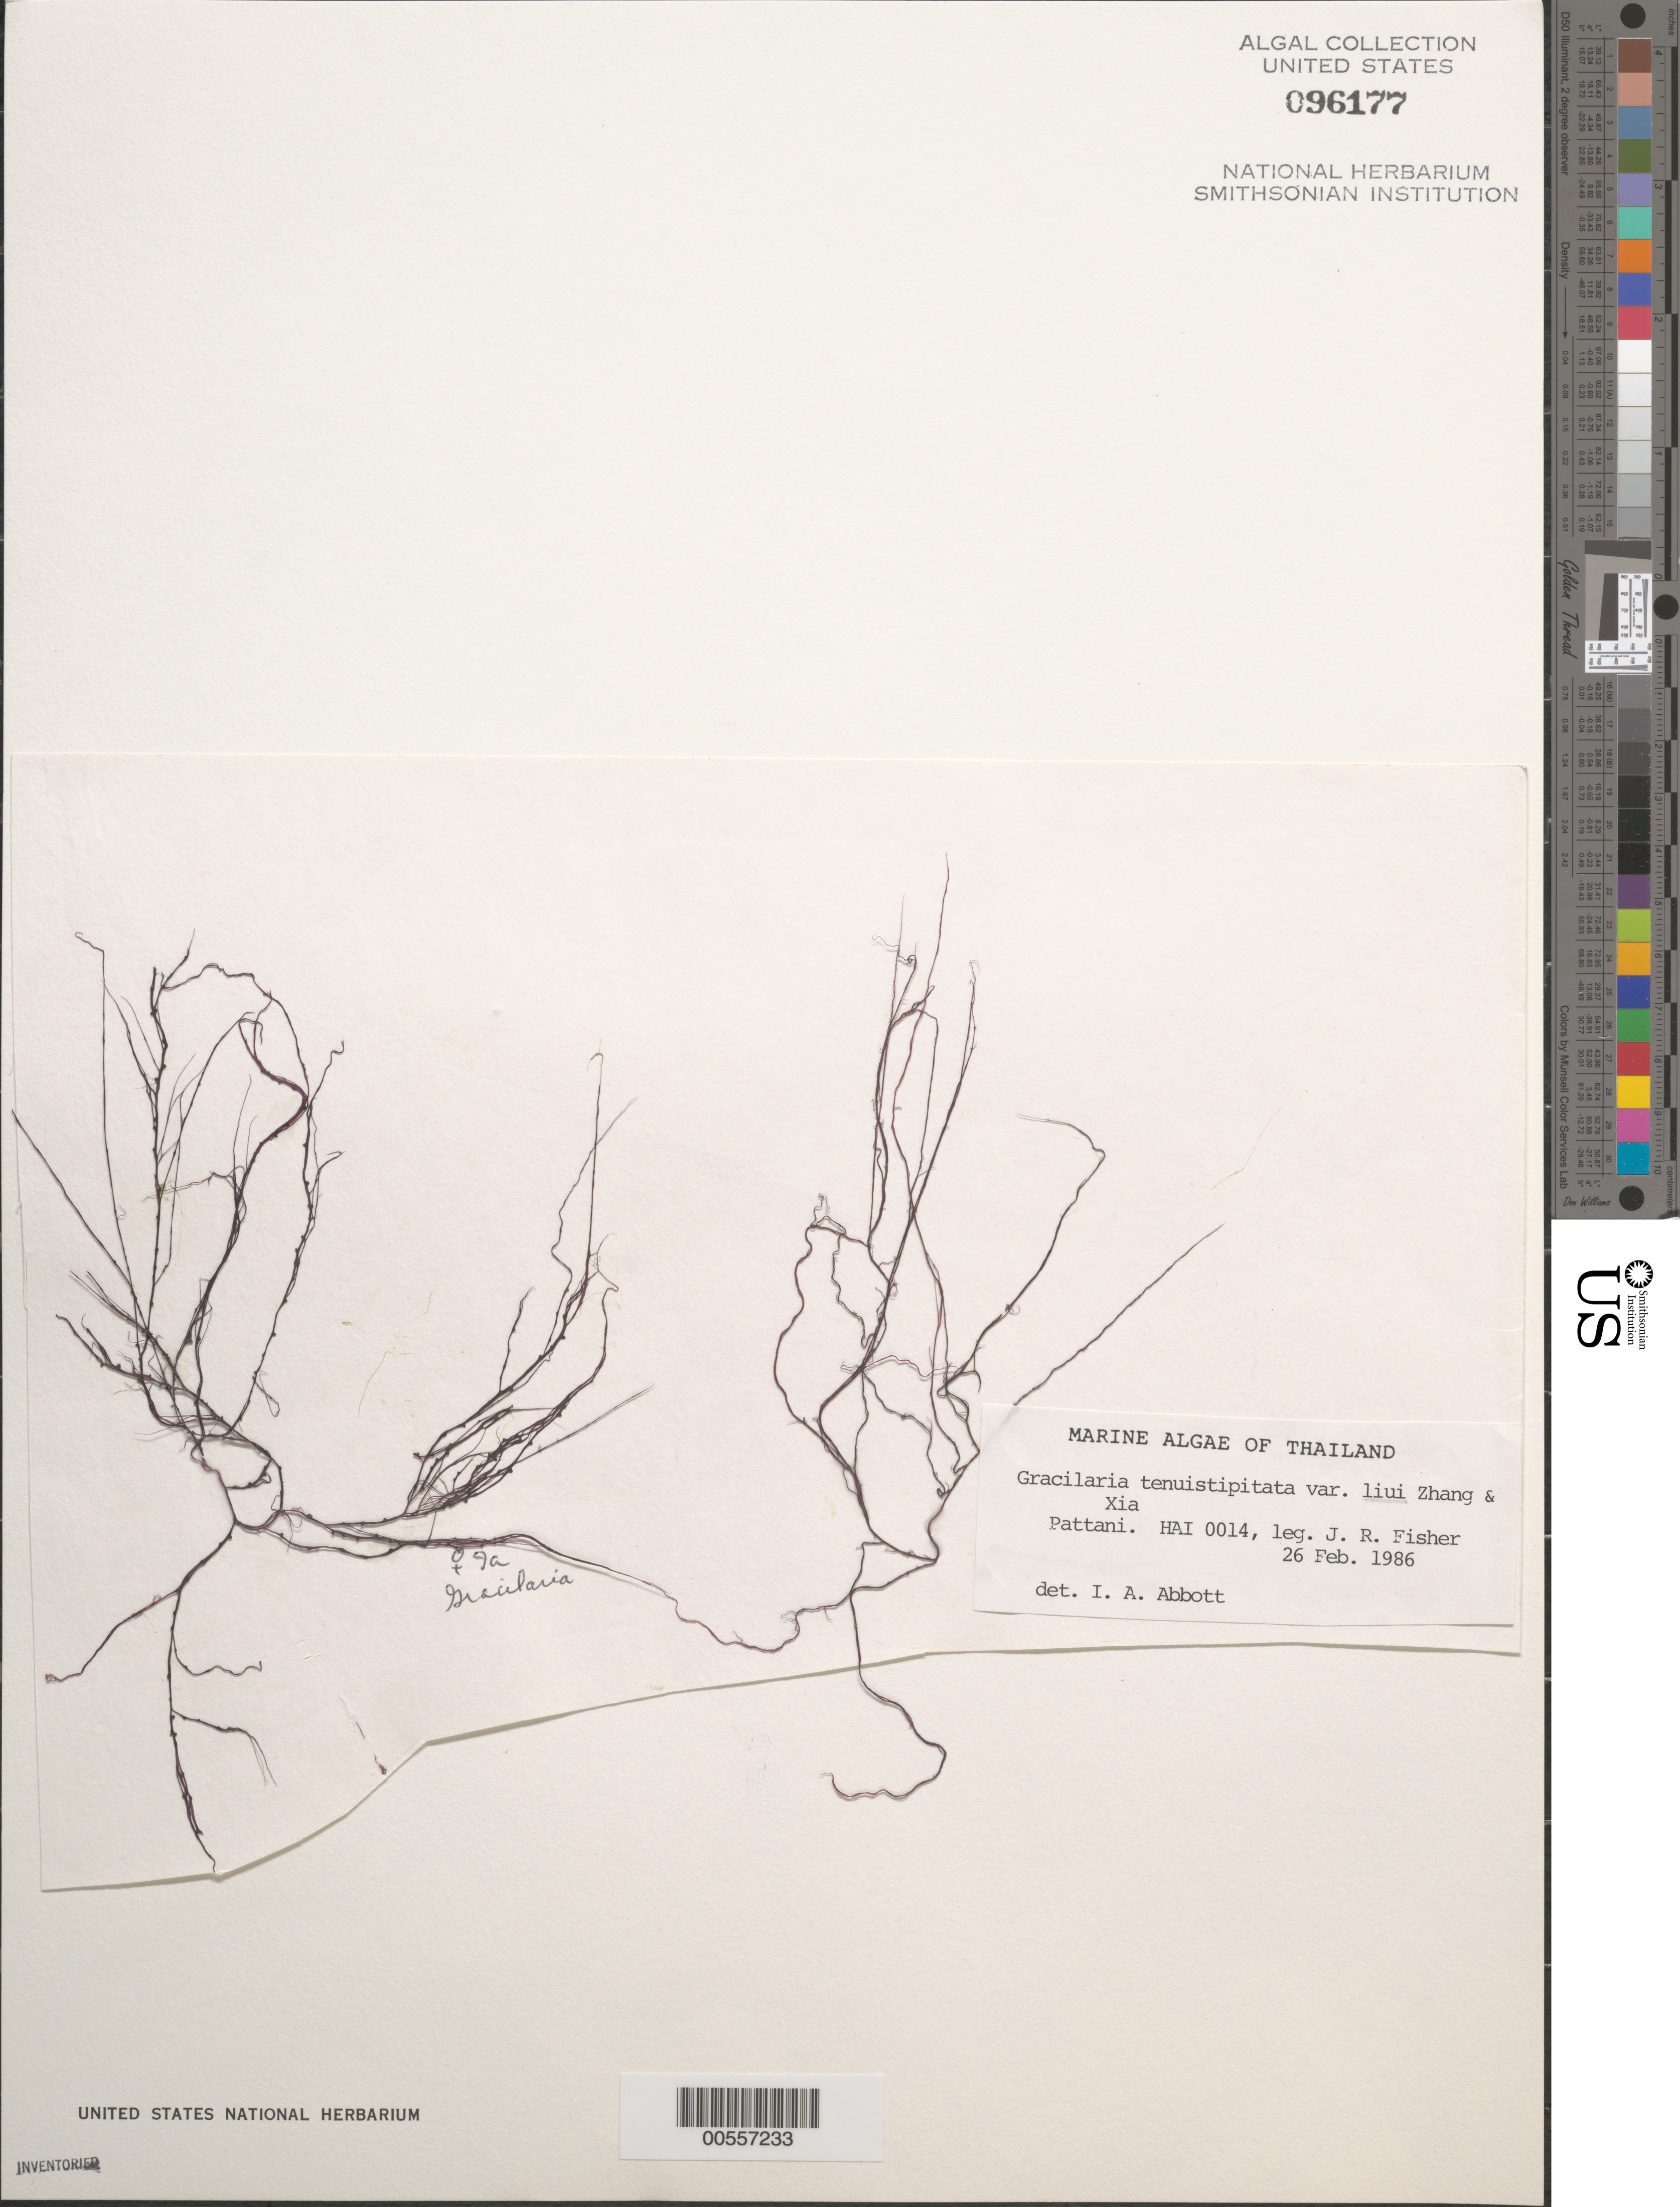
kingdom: Plantae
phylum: Rhodophyta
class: Florideophyceae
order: Gracilariales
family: Gracilariaceae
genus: Gracilaria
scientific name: Gracilaria tenuistipitata var. liui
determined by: Abbott, Isabella A.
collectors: J. Fisher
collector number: HAI 0014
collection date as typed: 26 Feb 1986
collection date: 1986-02-26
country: Thailand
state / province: Pattani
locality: Pattani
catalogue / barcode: US 96177